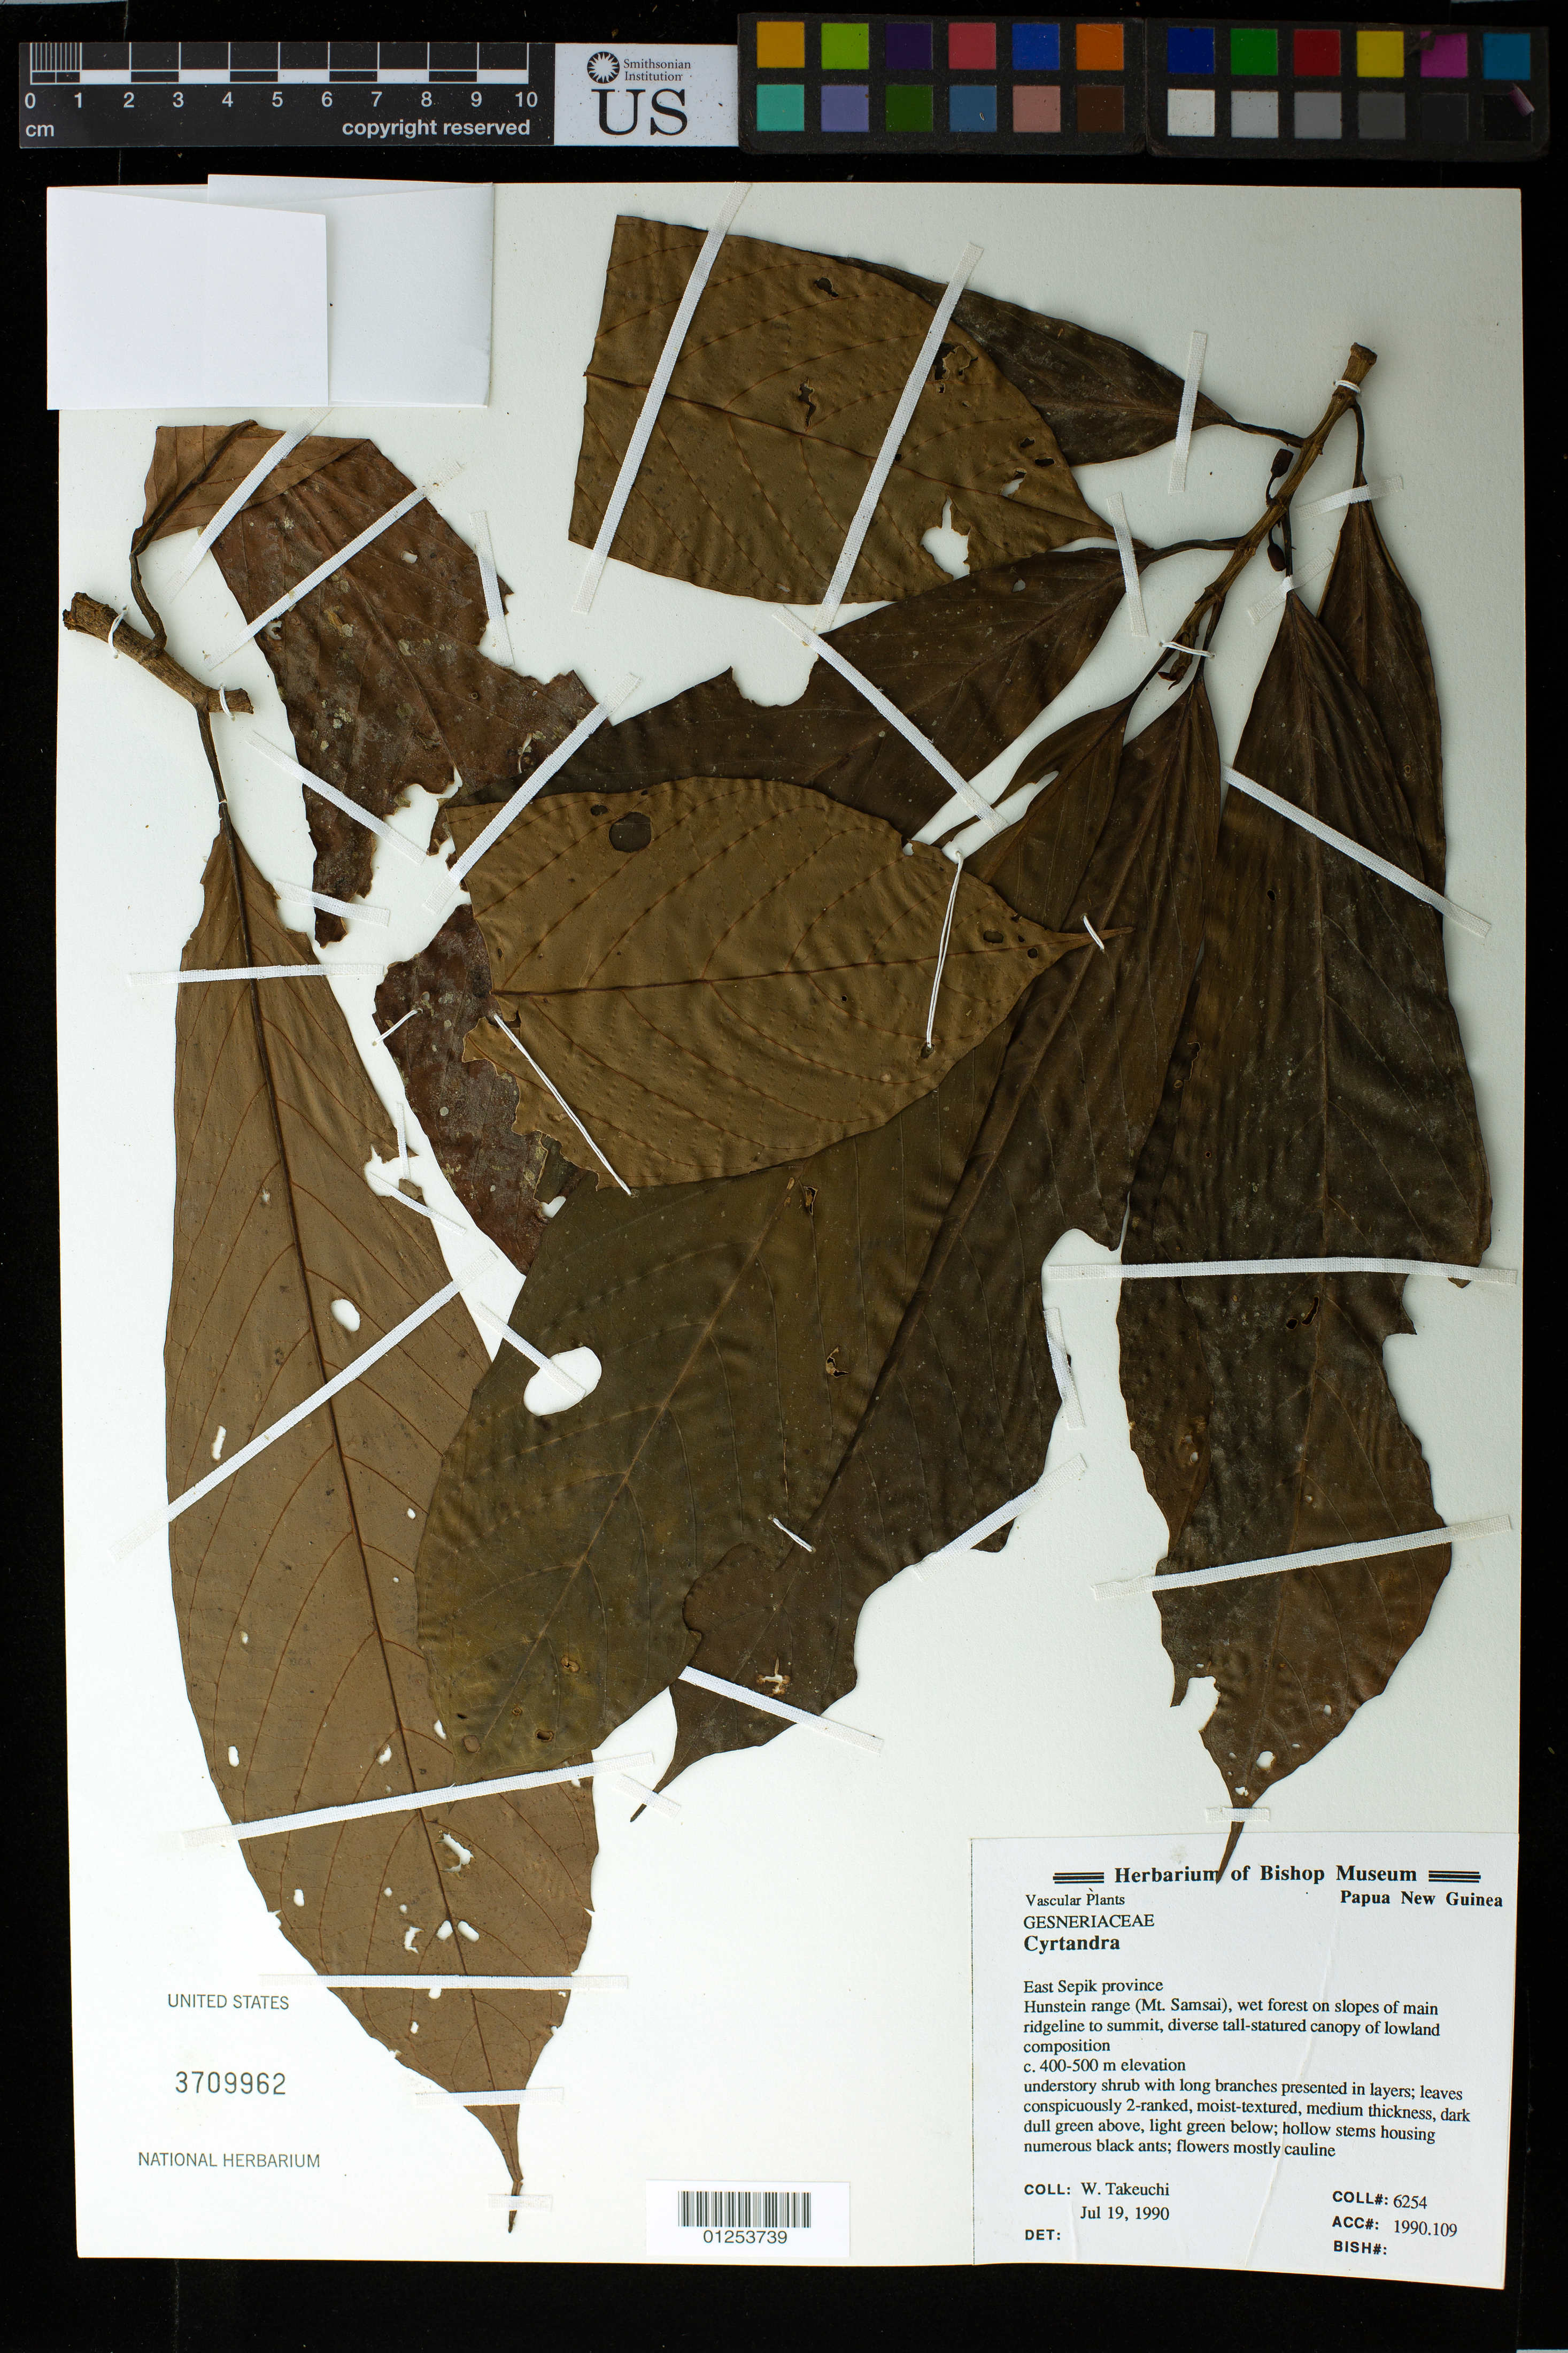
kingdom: Plantae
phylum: Tracheophyta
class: Magnoliopsida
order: Lamiales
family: Gesneriaceae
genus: Cyrtandra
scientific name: Cyrtandra sp.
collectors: W. Takeuchi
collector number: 6254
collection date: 1990-07-19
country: Papua New Guinea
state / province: East Sepik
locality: Hunstein range (Mt. Samsai), wet forest on slopes of main ridgeline to summit, diverse tall-statured canopy of lowland composition.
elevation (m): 400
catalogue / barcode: US 3709962